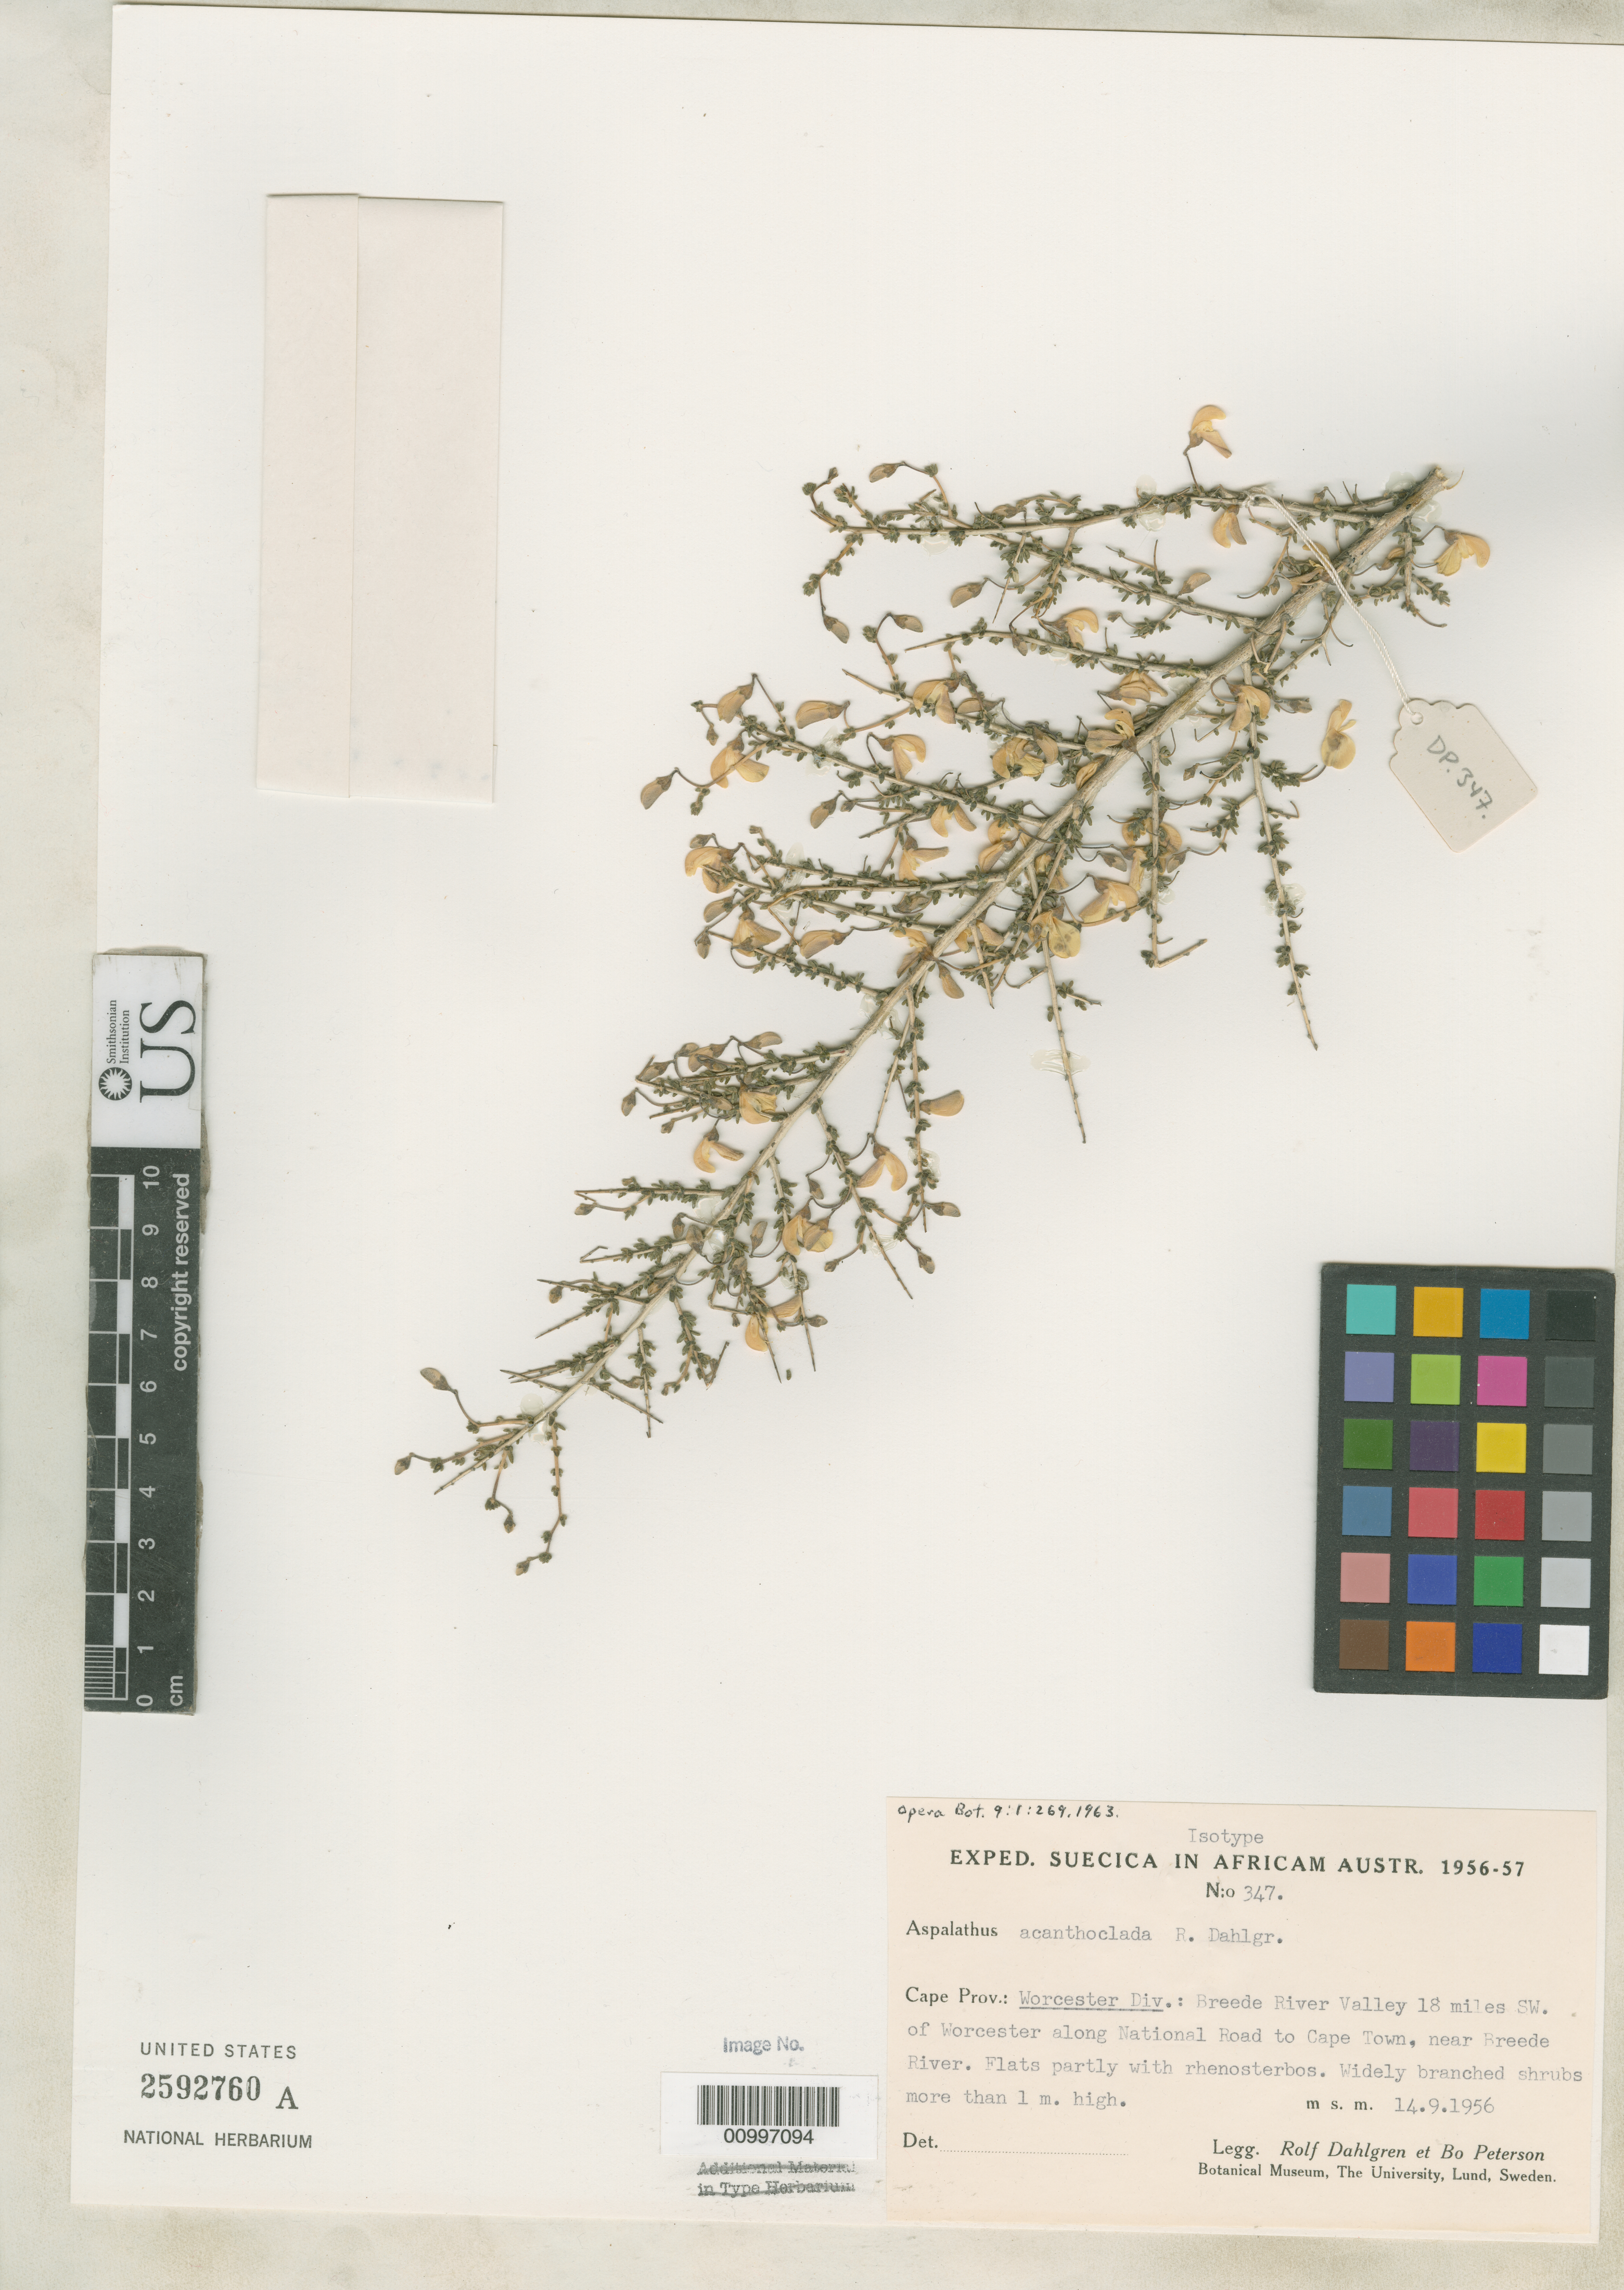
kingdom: Plantae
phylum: Tracheophyta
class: Magnoliopsida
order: Fabales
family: Fabaceae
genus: Aspalathus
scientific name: Aspalathus acanthoclada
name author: R. Dahlgren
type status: Isotype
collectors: R. Dahlgren & B. Peterson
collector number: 347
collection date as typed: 14 Sep 1956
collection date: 1956-09-14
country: South Africa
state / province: Western Cape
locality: Worcester Div.: Breede River Valley 18 miles SW of Worcester along National Road to Cape Town, near Breede River.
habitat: Flat partly with rhenosterbos.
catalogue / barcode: US 2592760A